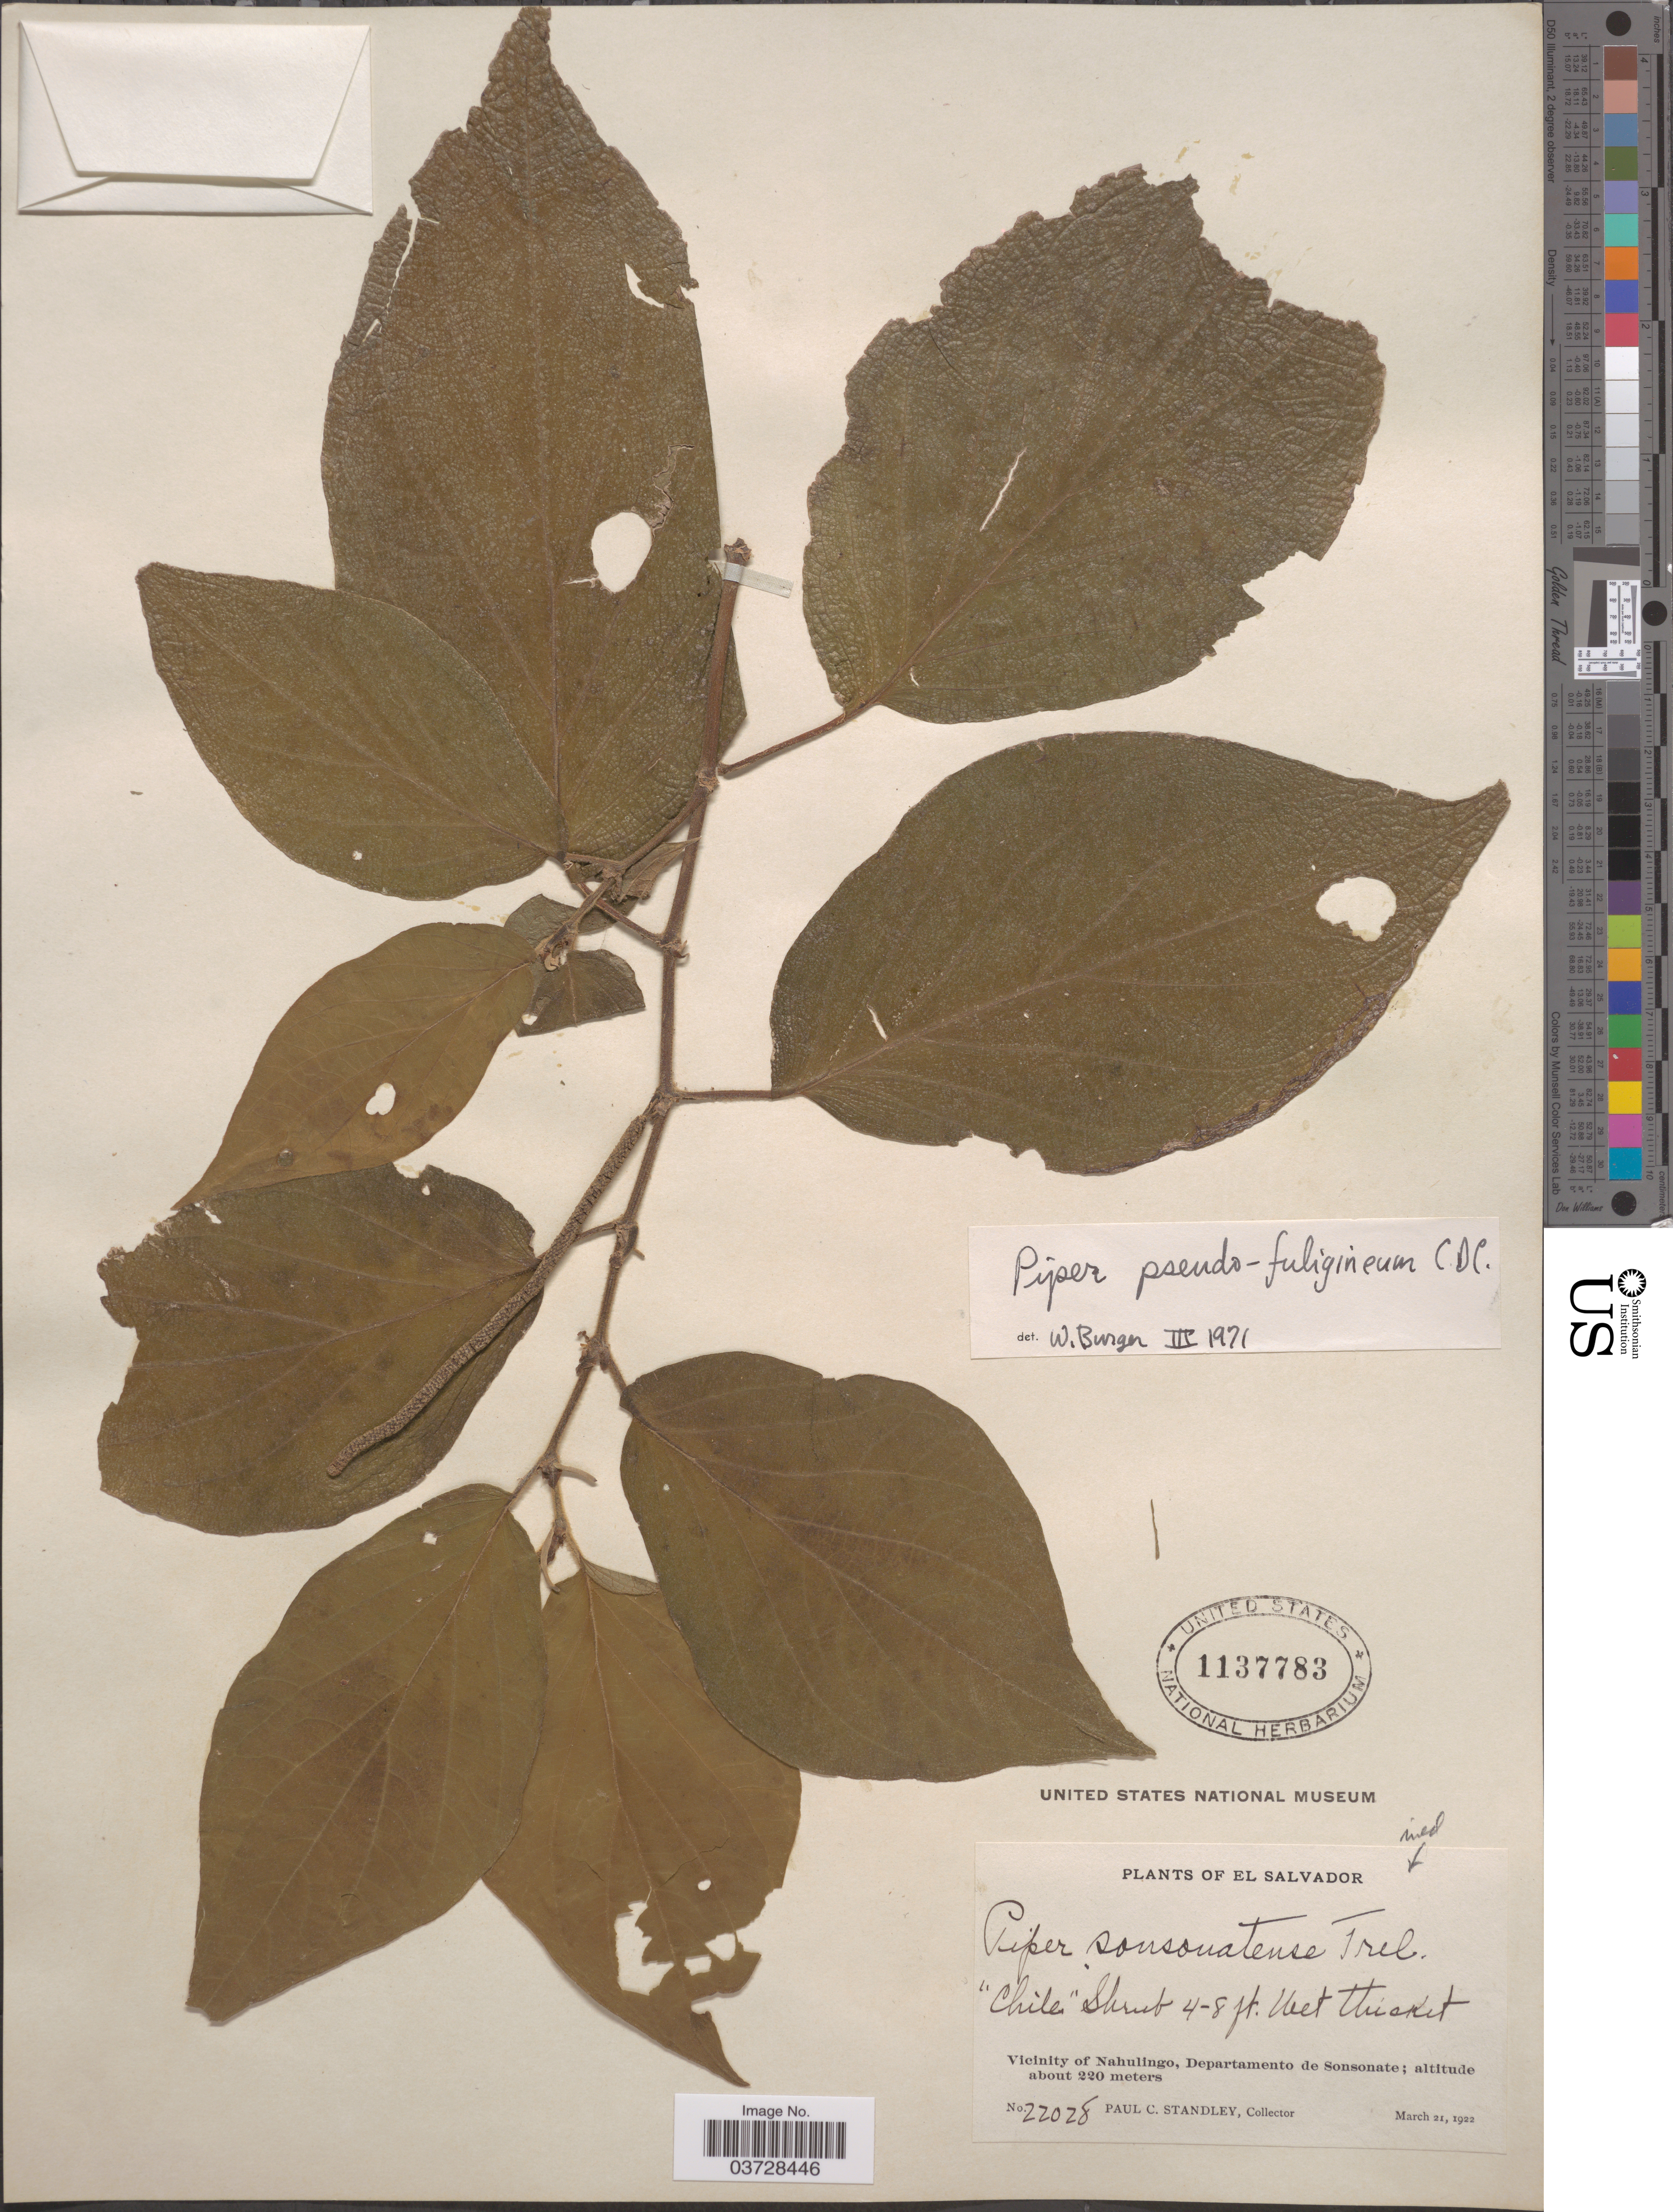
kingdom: Plantae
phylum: Tracheophyta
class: Magnoliopsida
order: Piperales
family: Piperaceae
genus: Piper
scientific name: Piper pseudofuligineum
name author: C. DC.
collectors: P. C. Standley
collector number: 22028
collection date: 1922-03-21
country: El Salvador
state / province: Sonsonate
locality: Vicinity of Nahulingo, Departamento de Sonsonate.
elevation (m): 220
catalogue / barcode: US 1137783